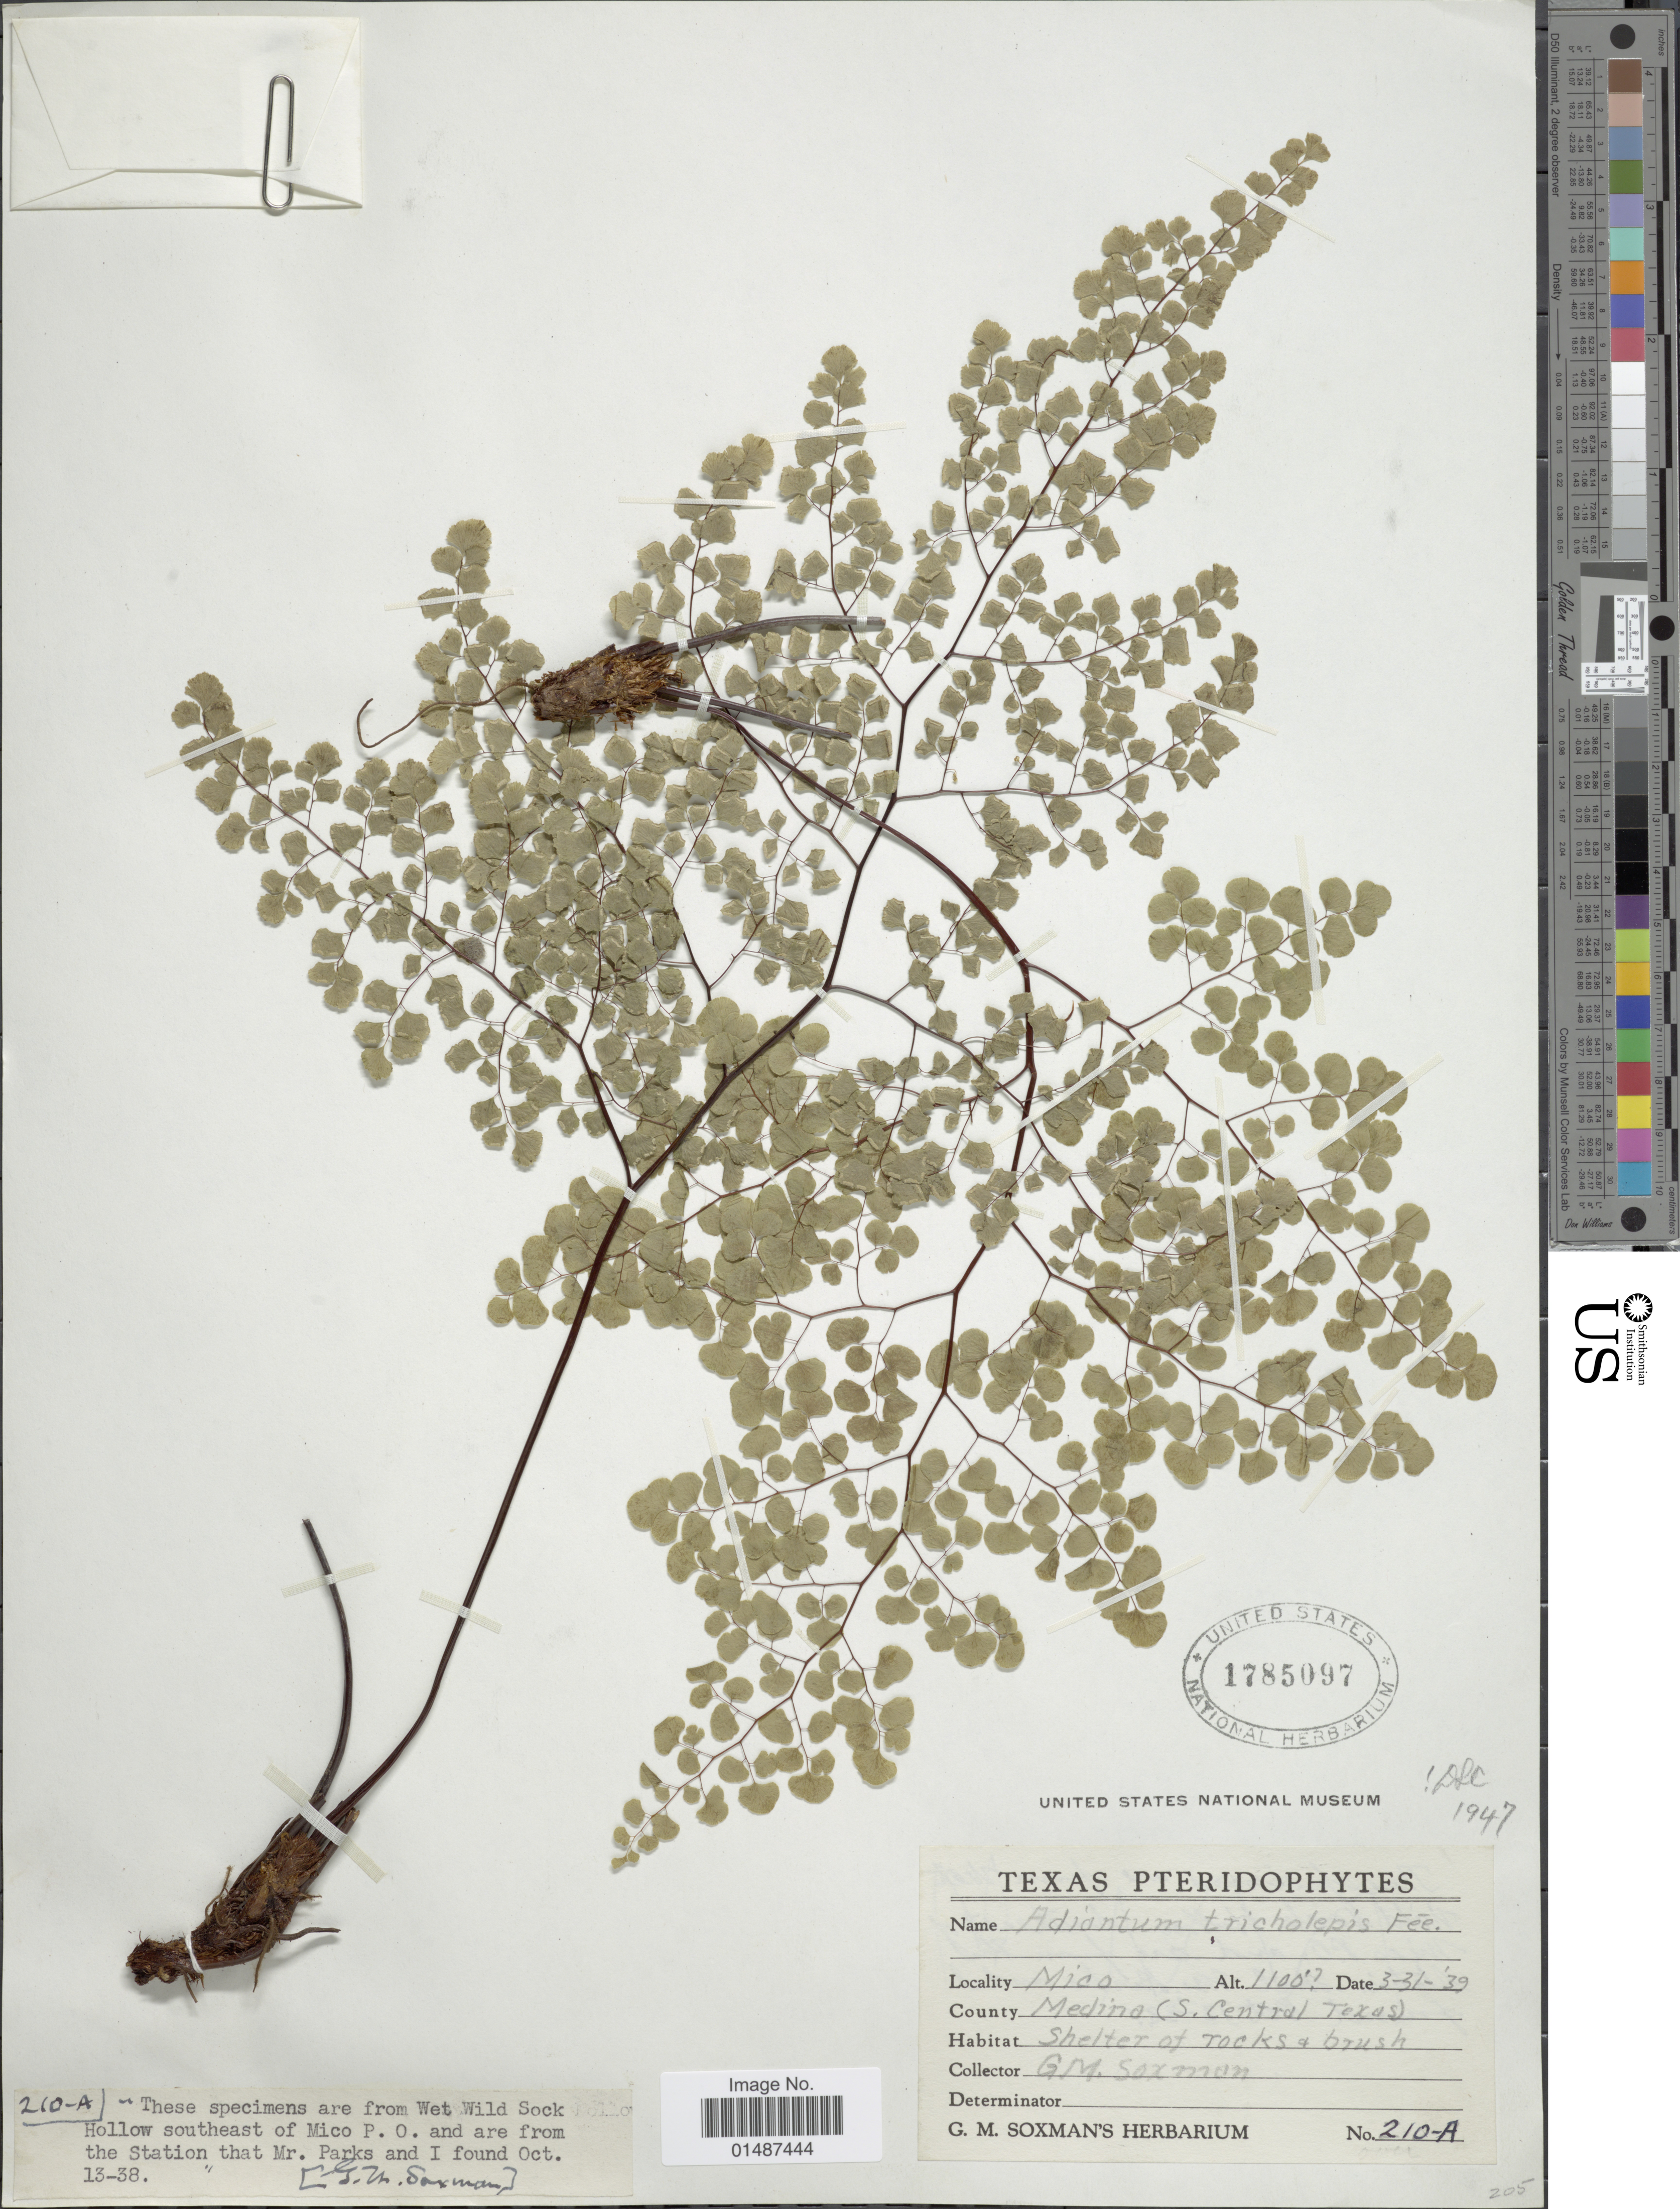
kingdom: Plantae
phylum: Tracheophyta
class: Polypodiopsida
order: Polypodiales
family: Pteridaceae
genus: Adiantum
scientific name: Adiantum tricholepis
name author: Fée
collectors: G. Soxman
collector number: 210-A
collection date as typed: Transcribed d/m/y: 31/3/39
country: United States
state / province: Texas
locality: Mico. County Medina (S. Central Texas).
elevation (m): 335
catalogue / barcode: US 1785097